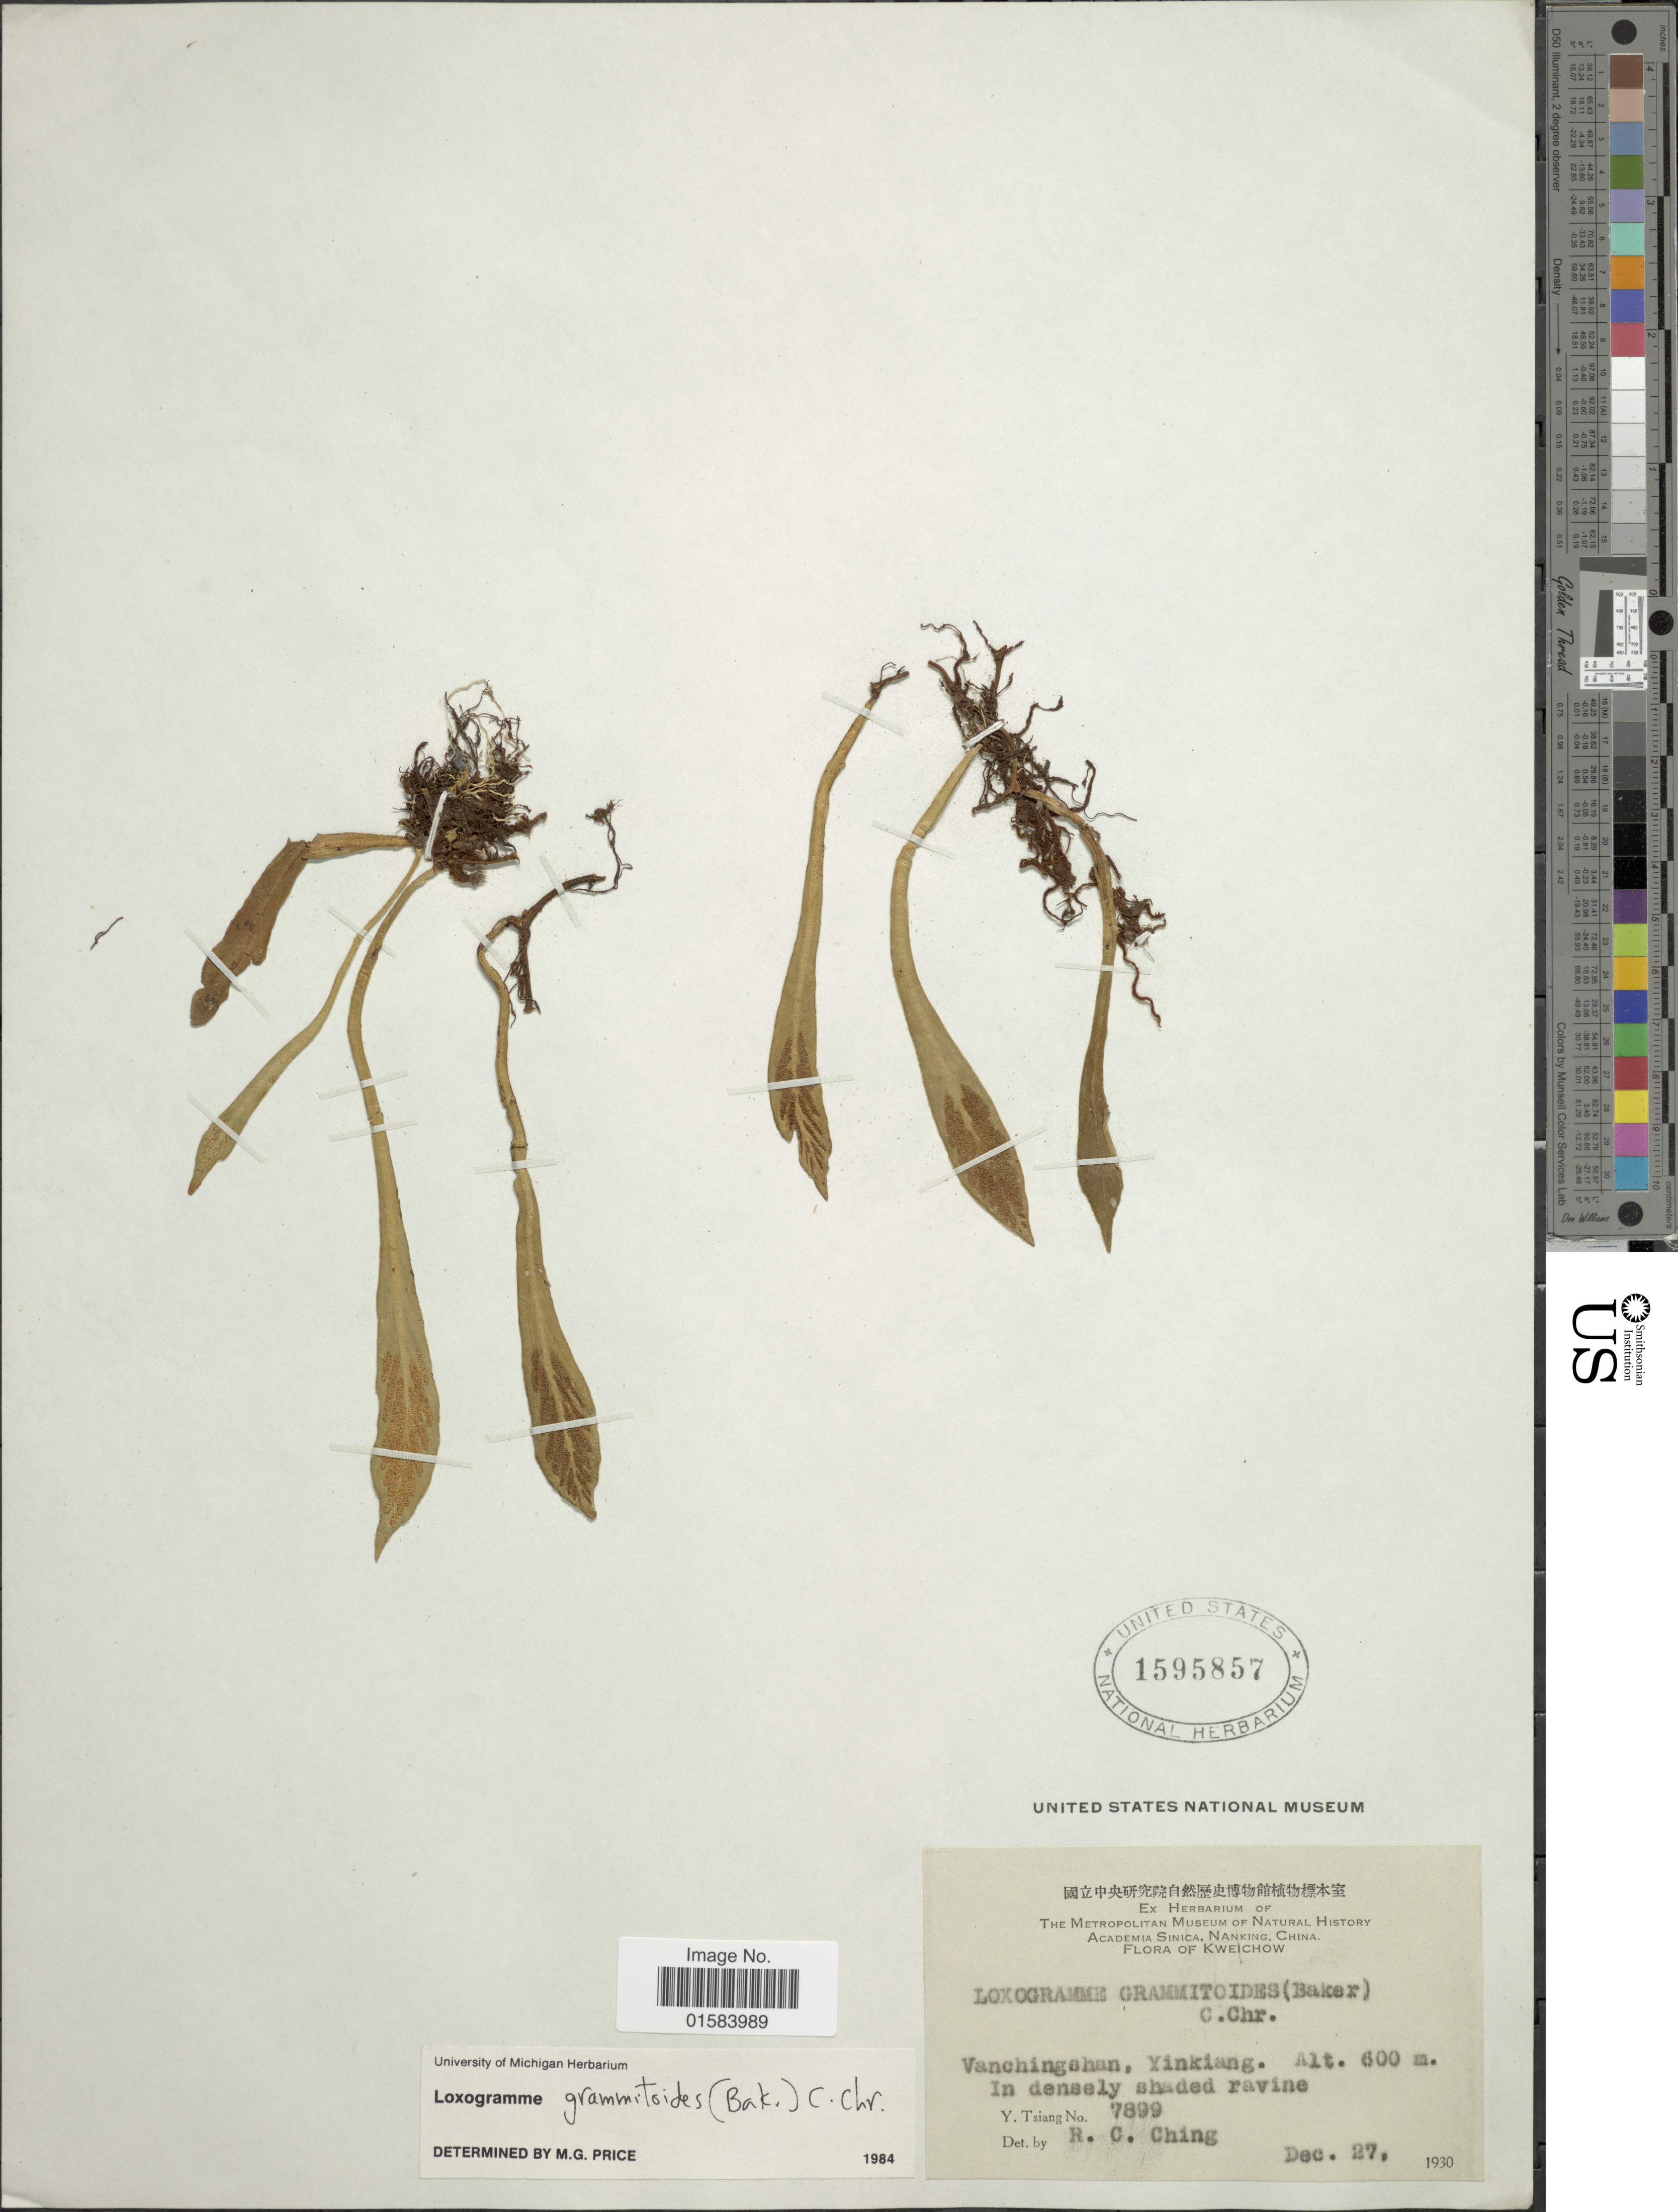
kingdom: Plantae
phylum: Tracheophyta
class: Polypodiopsida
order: Polypodiales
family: Polypodiaceae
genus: Loxogramme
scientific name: Loxogramme grammitoides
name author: (Baker) C. Chr.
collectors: Y. Tsiang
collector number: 7899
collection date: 1930-12-27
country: China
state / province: Guizhou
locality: Vanchingshan, Yinkiang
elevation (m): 600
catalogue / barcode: US 1595857